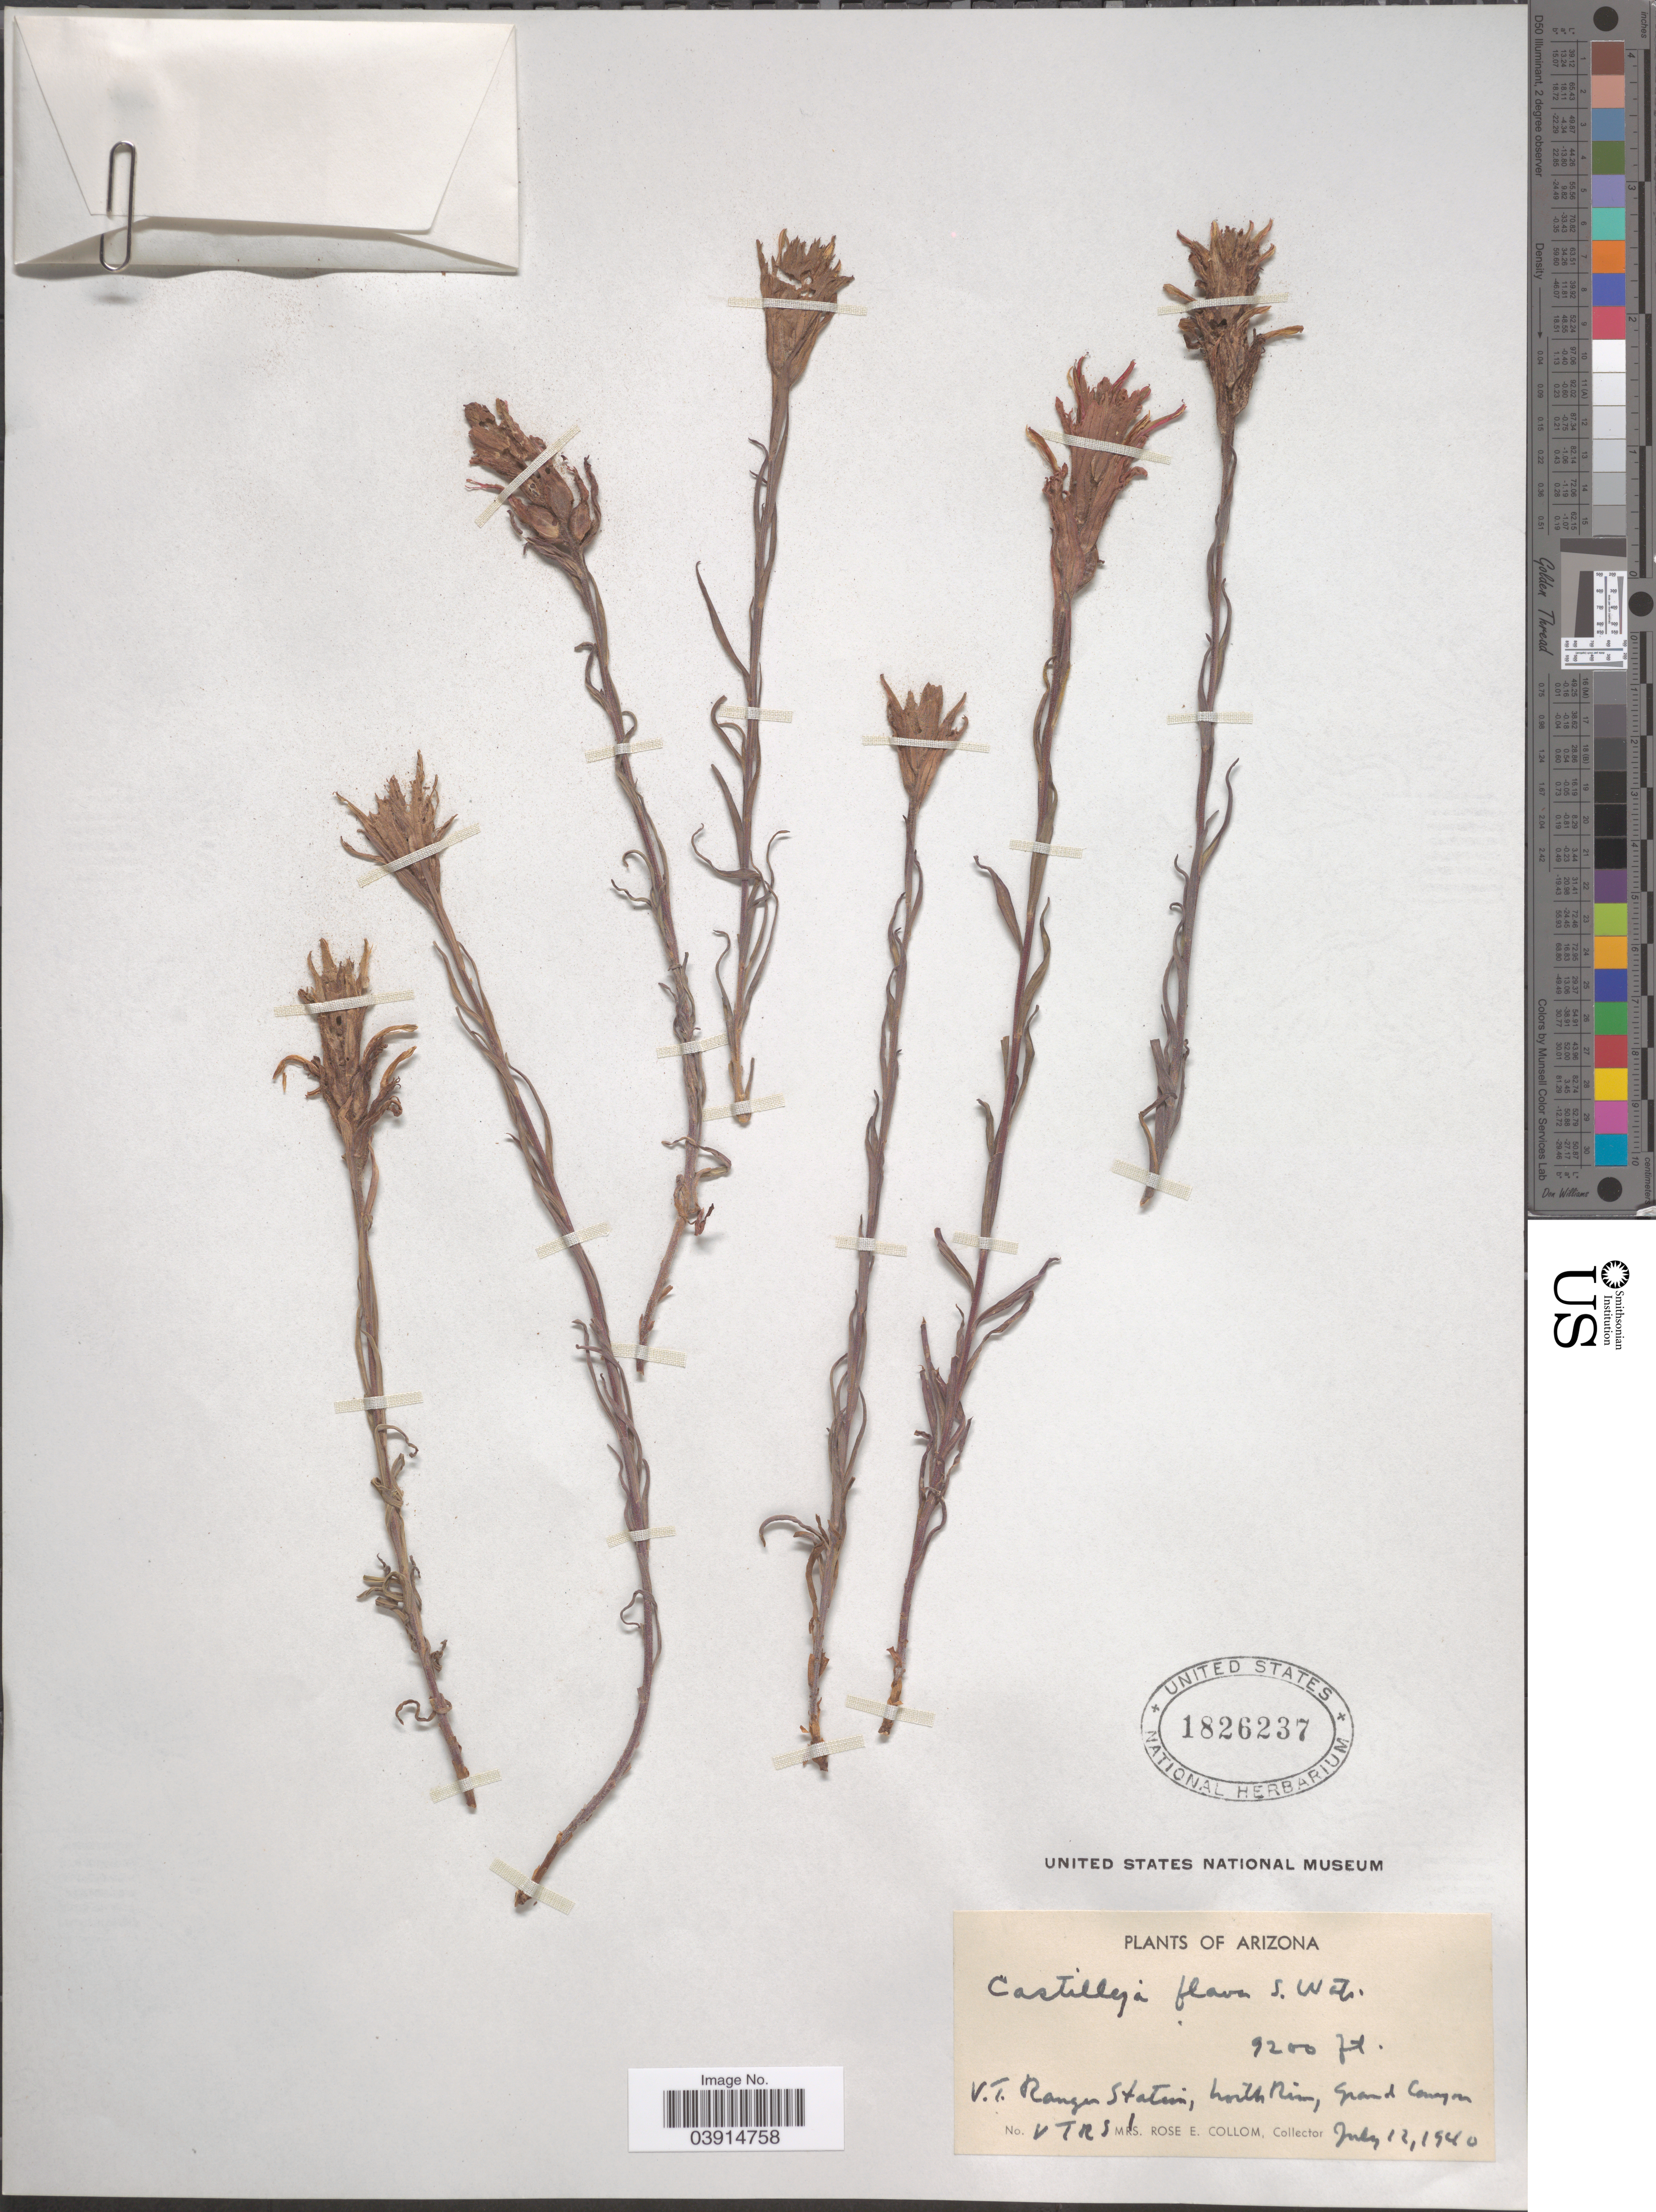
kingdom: Plantae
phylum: Tracheophyta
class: Magnoliopsida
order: Lamiales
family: Orobanchaceae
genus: Castilleja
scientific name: Castilleja sp.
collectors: R. E. Collom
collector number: VTRS 1*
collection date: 1940-07-12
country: United States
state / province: Arizona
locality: V.T. Ranger Station, North Rim, Grand Canyon.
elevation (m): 2804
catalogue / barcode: US 1826237